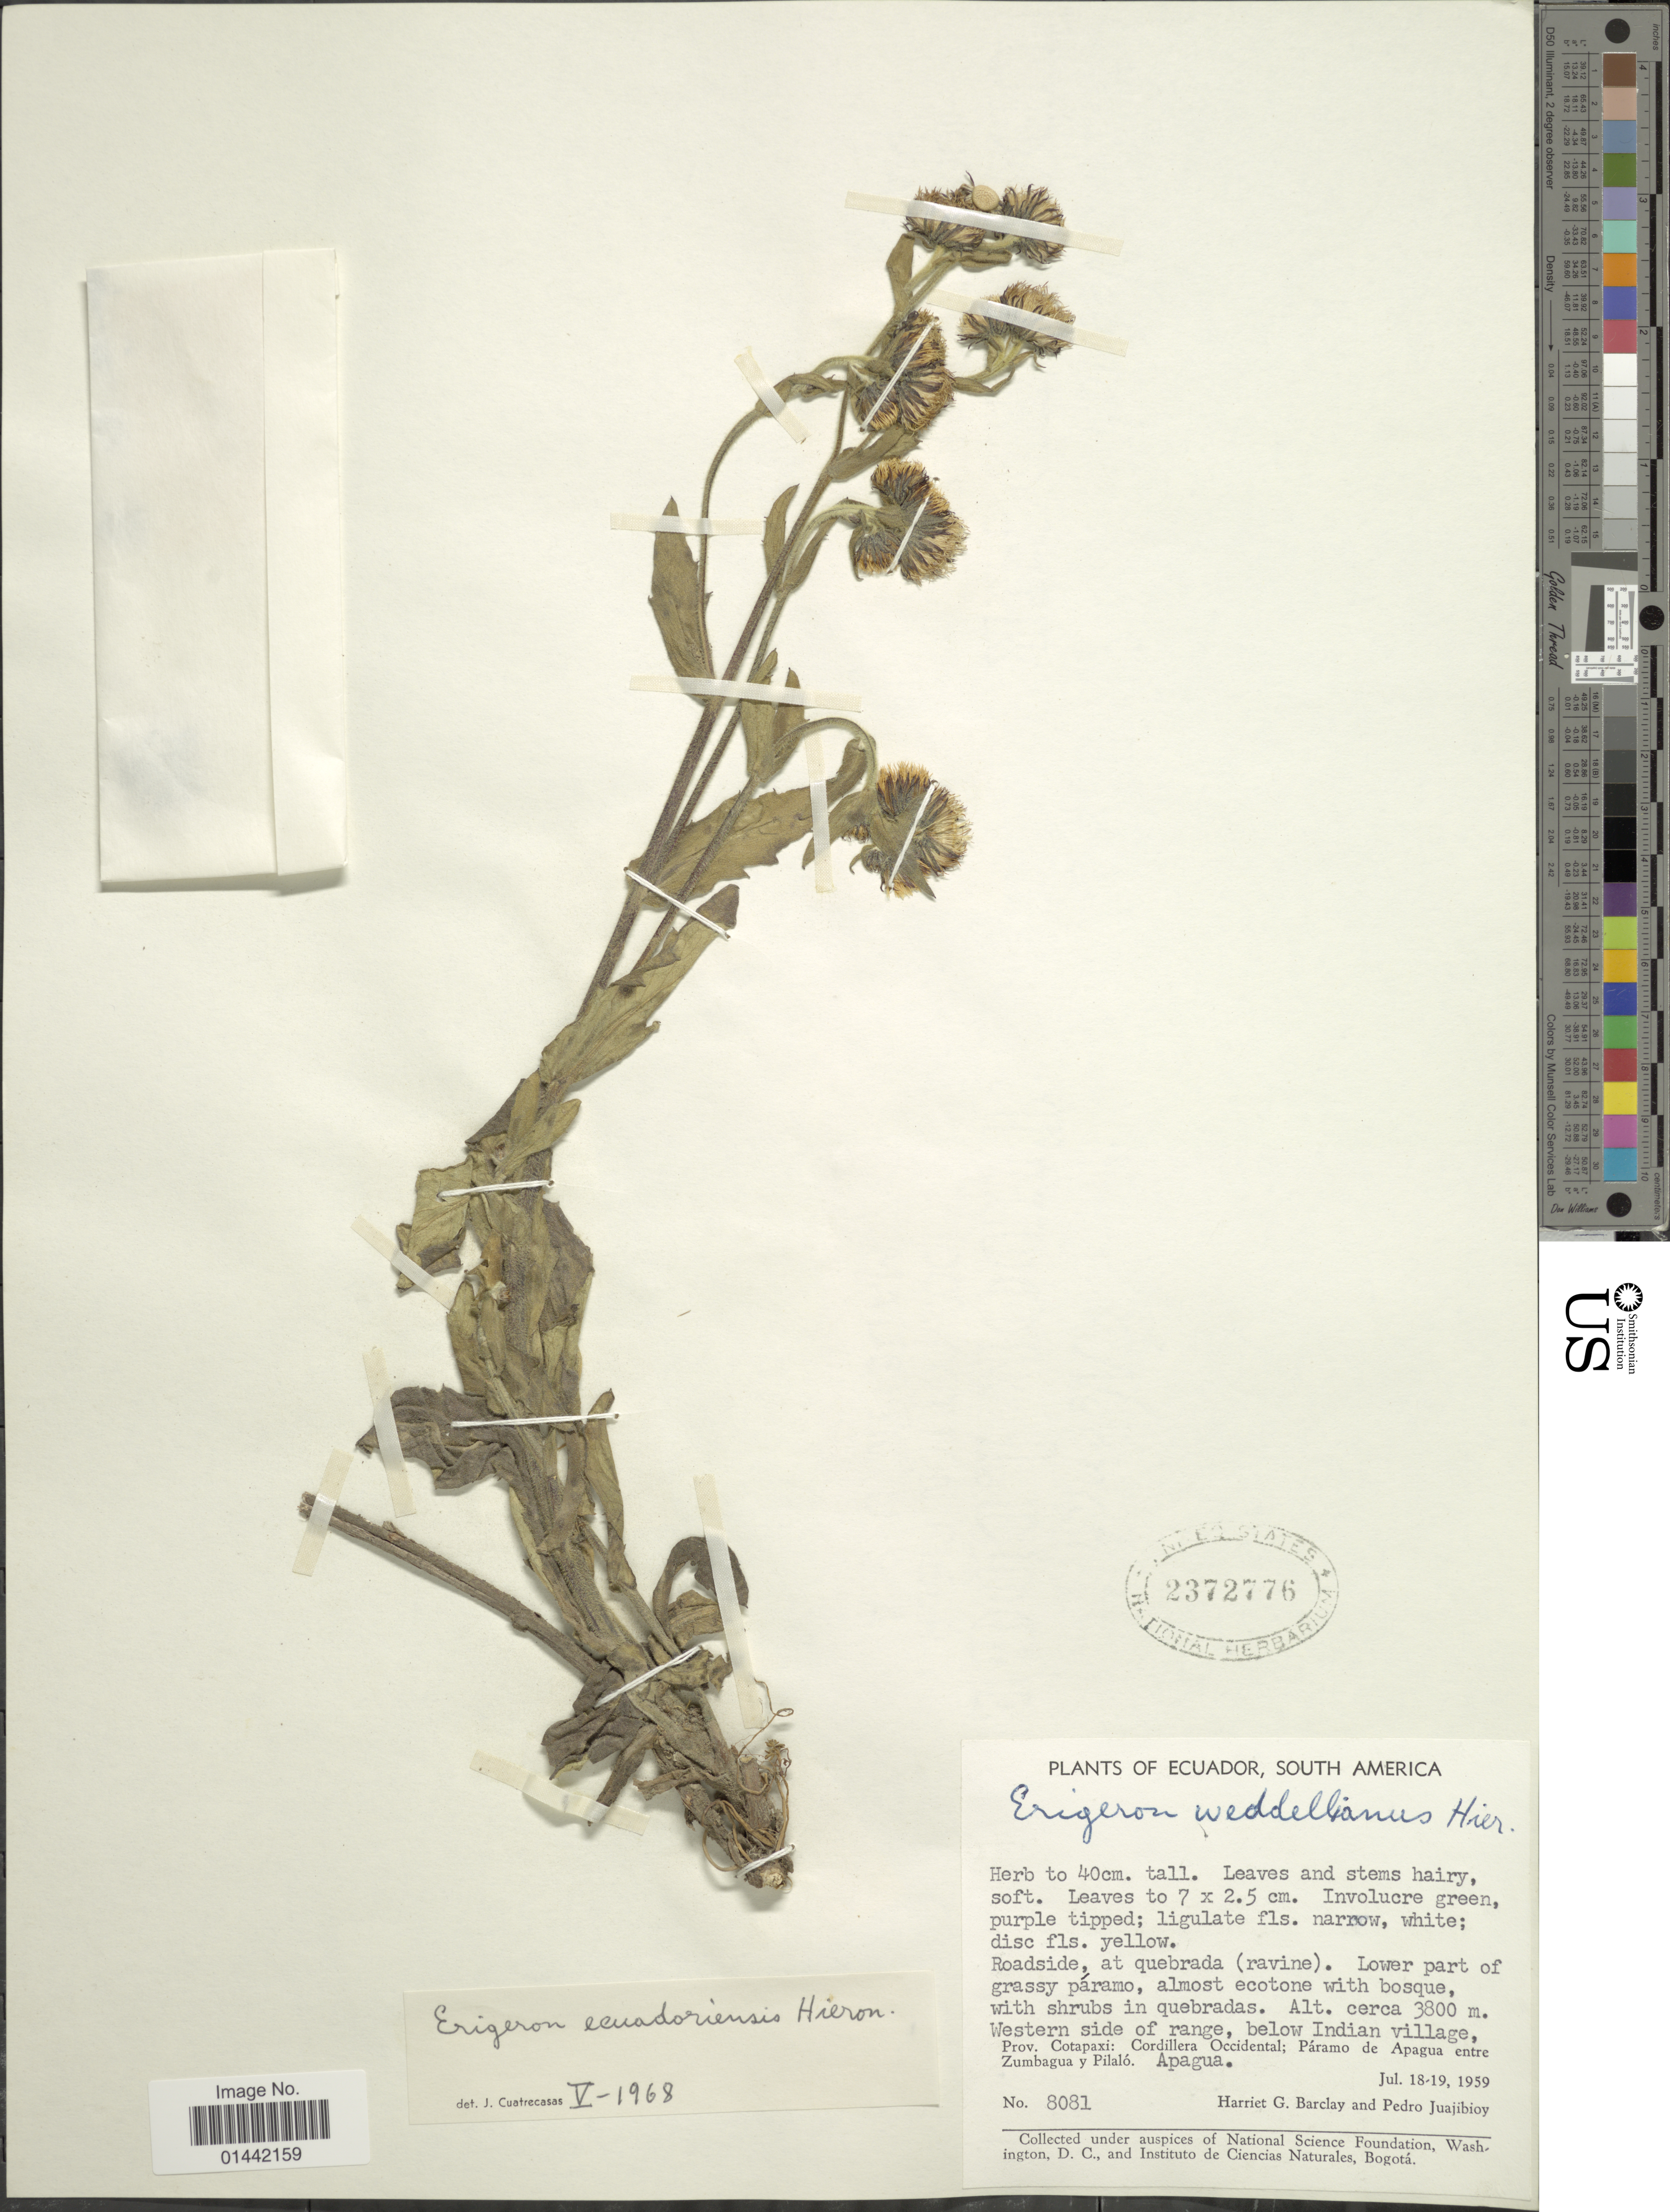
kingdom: Plantae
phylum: Tracheophyta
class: Magnoliopsida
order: Asterales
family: Asteraceae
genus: Erigeron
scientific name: Erigeron equadoriensis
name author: Hieron.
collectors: H. G. Barclay & P. Juajibioy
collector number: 8081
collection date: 1959-07-18/1959-07-19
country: Ecuador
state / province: Cotopaxi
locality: South America, roadside, at quebrada (ravine), lower part of grassy páramo, almost ecotone with bosque, with shrubs in quebradas, western sides of range, below Indian village, Cordillera Occidental; Páramo de Apagua entre Zumbagua y Pilaló, Apagua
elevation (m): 3800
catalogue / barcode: US 2372776